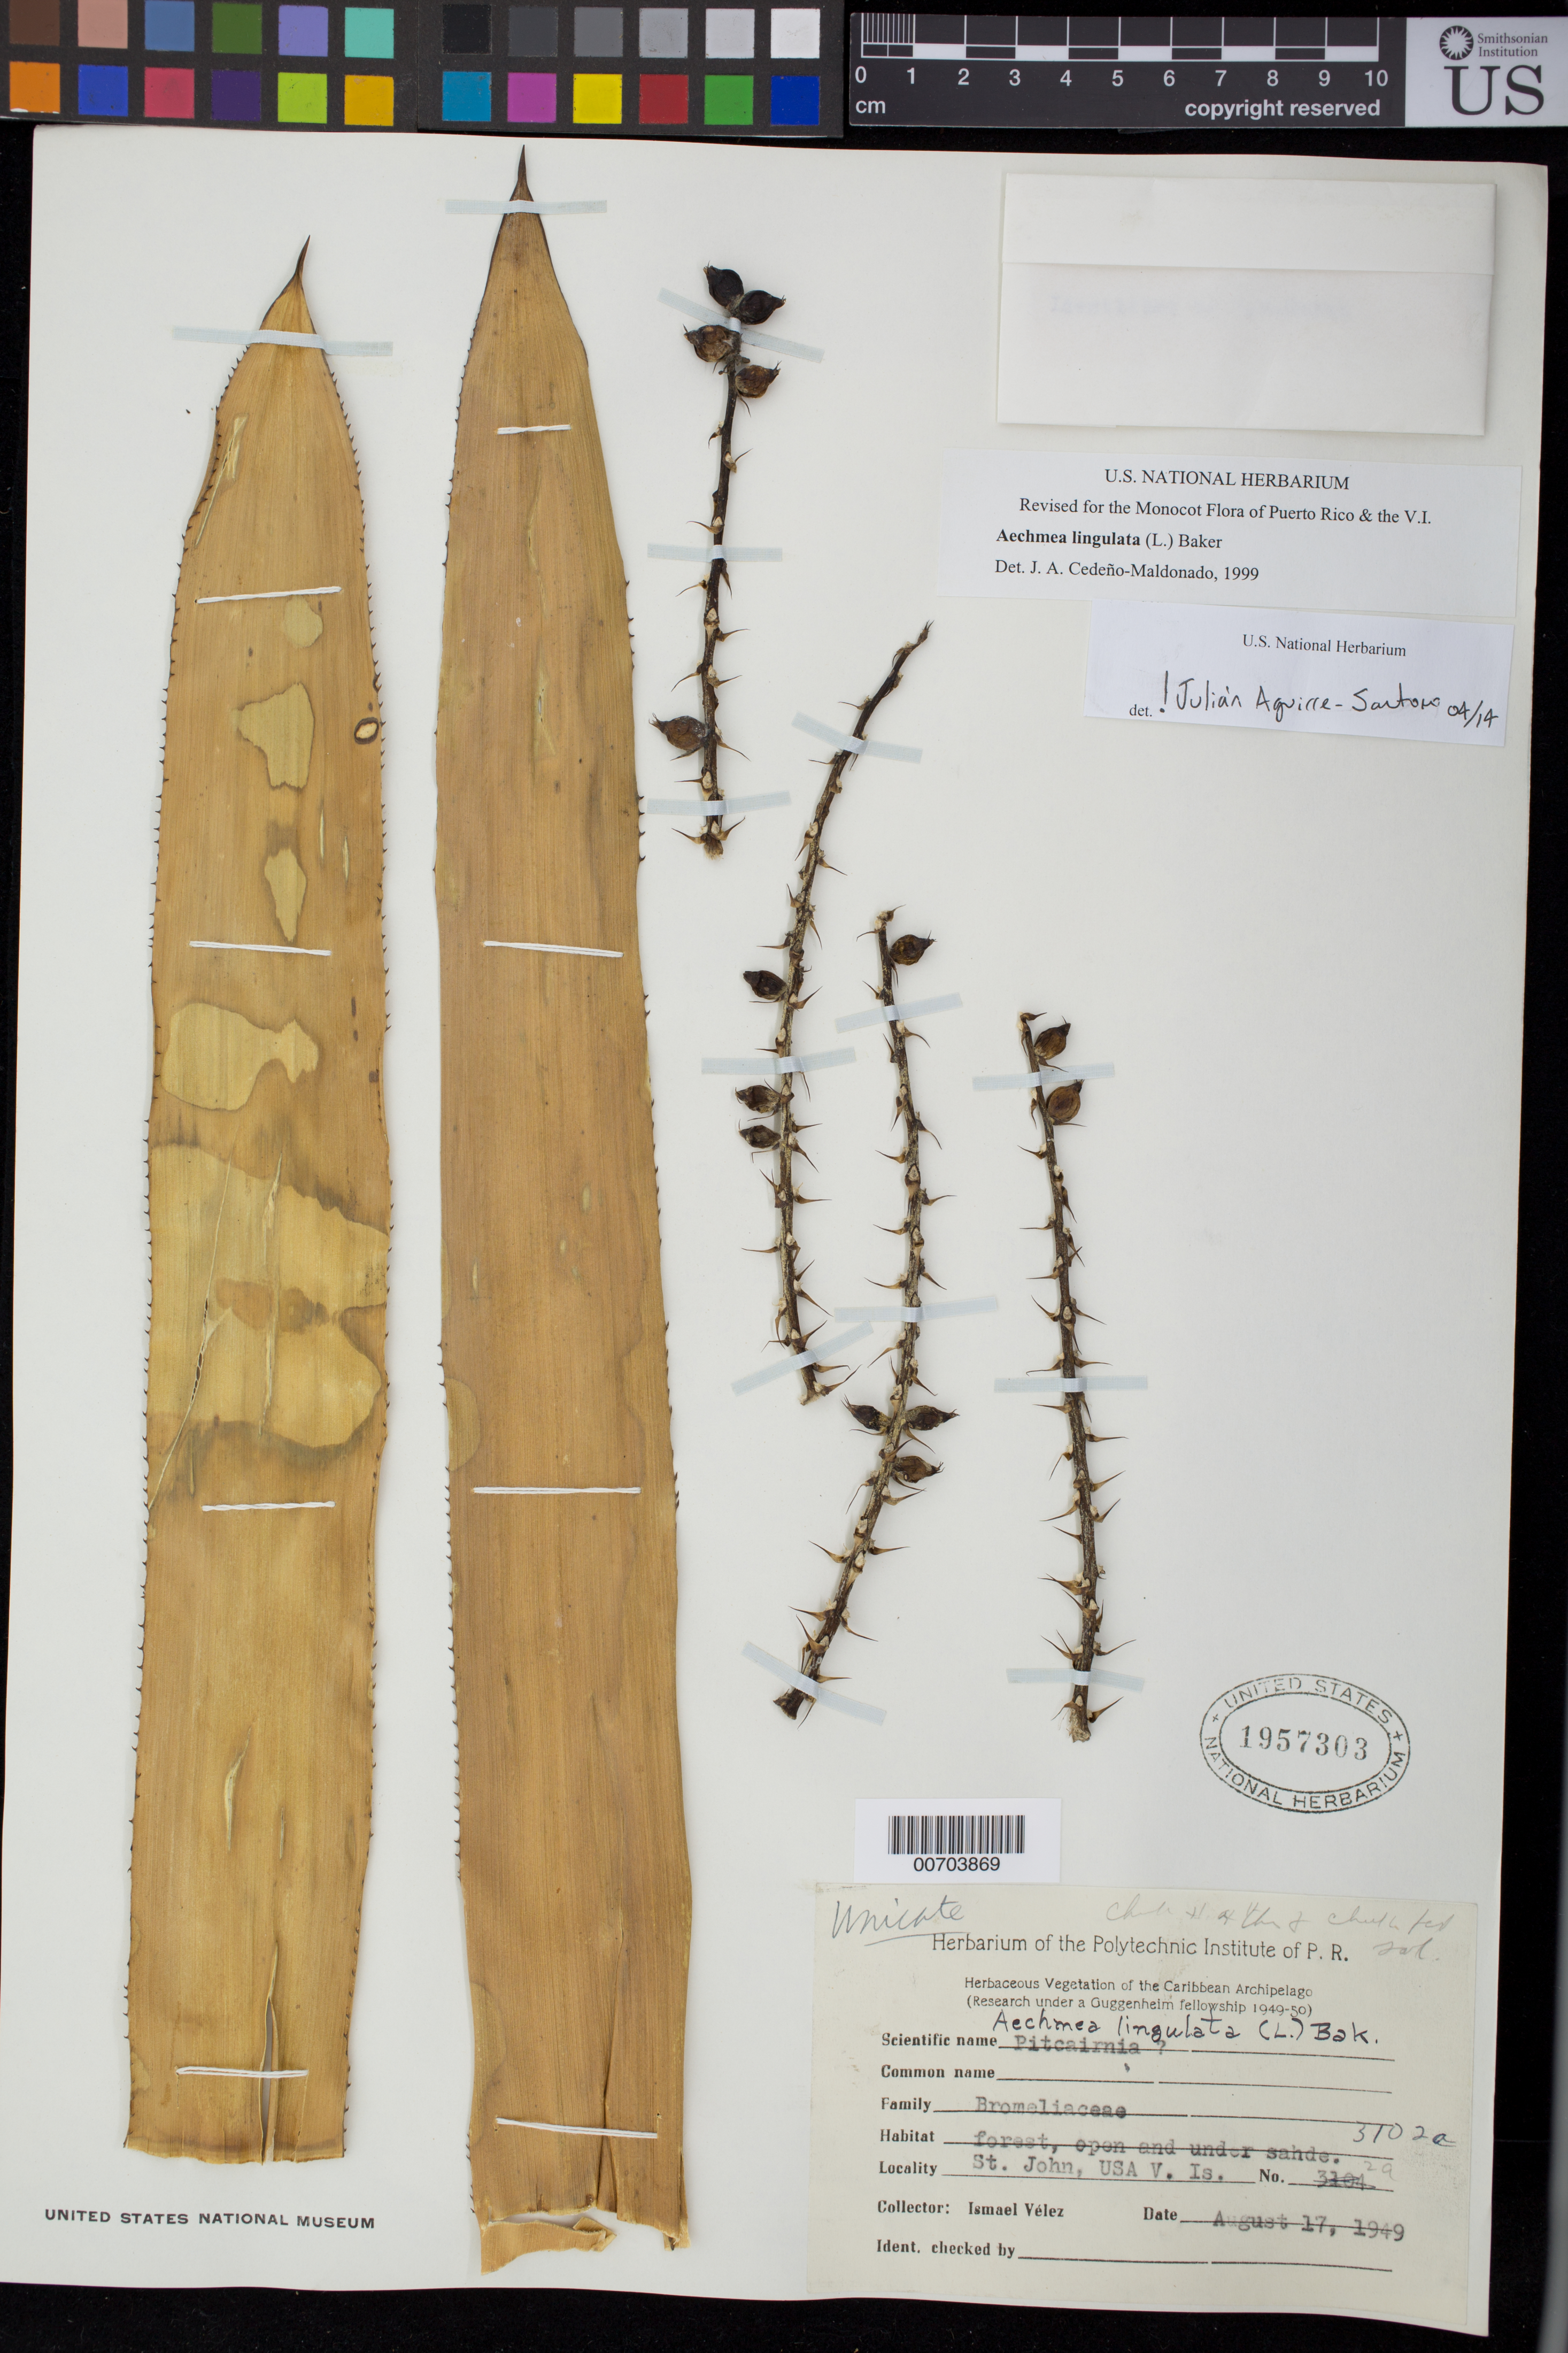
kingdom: Plantae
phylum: Tracheophyta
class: Liliopsida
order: Poales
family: Bromeliaceae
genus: Wittmackia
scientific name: Wittmackia lingulata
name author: (L.) Mez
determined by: Strong, Mark T., (BOT), Smithsonian Institution - National Museum of Natural History (UNITED STATES)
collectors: I. Vélez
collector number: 3102 a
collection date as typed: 17 Aug 1949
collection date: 1949-08-17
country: U.S. Virgin Islands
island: St. John Island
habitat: forest, open and under shade.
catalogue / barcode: US 1957303